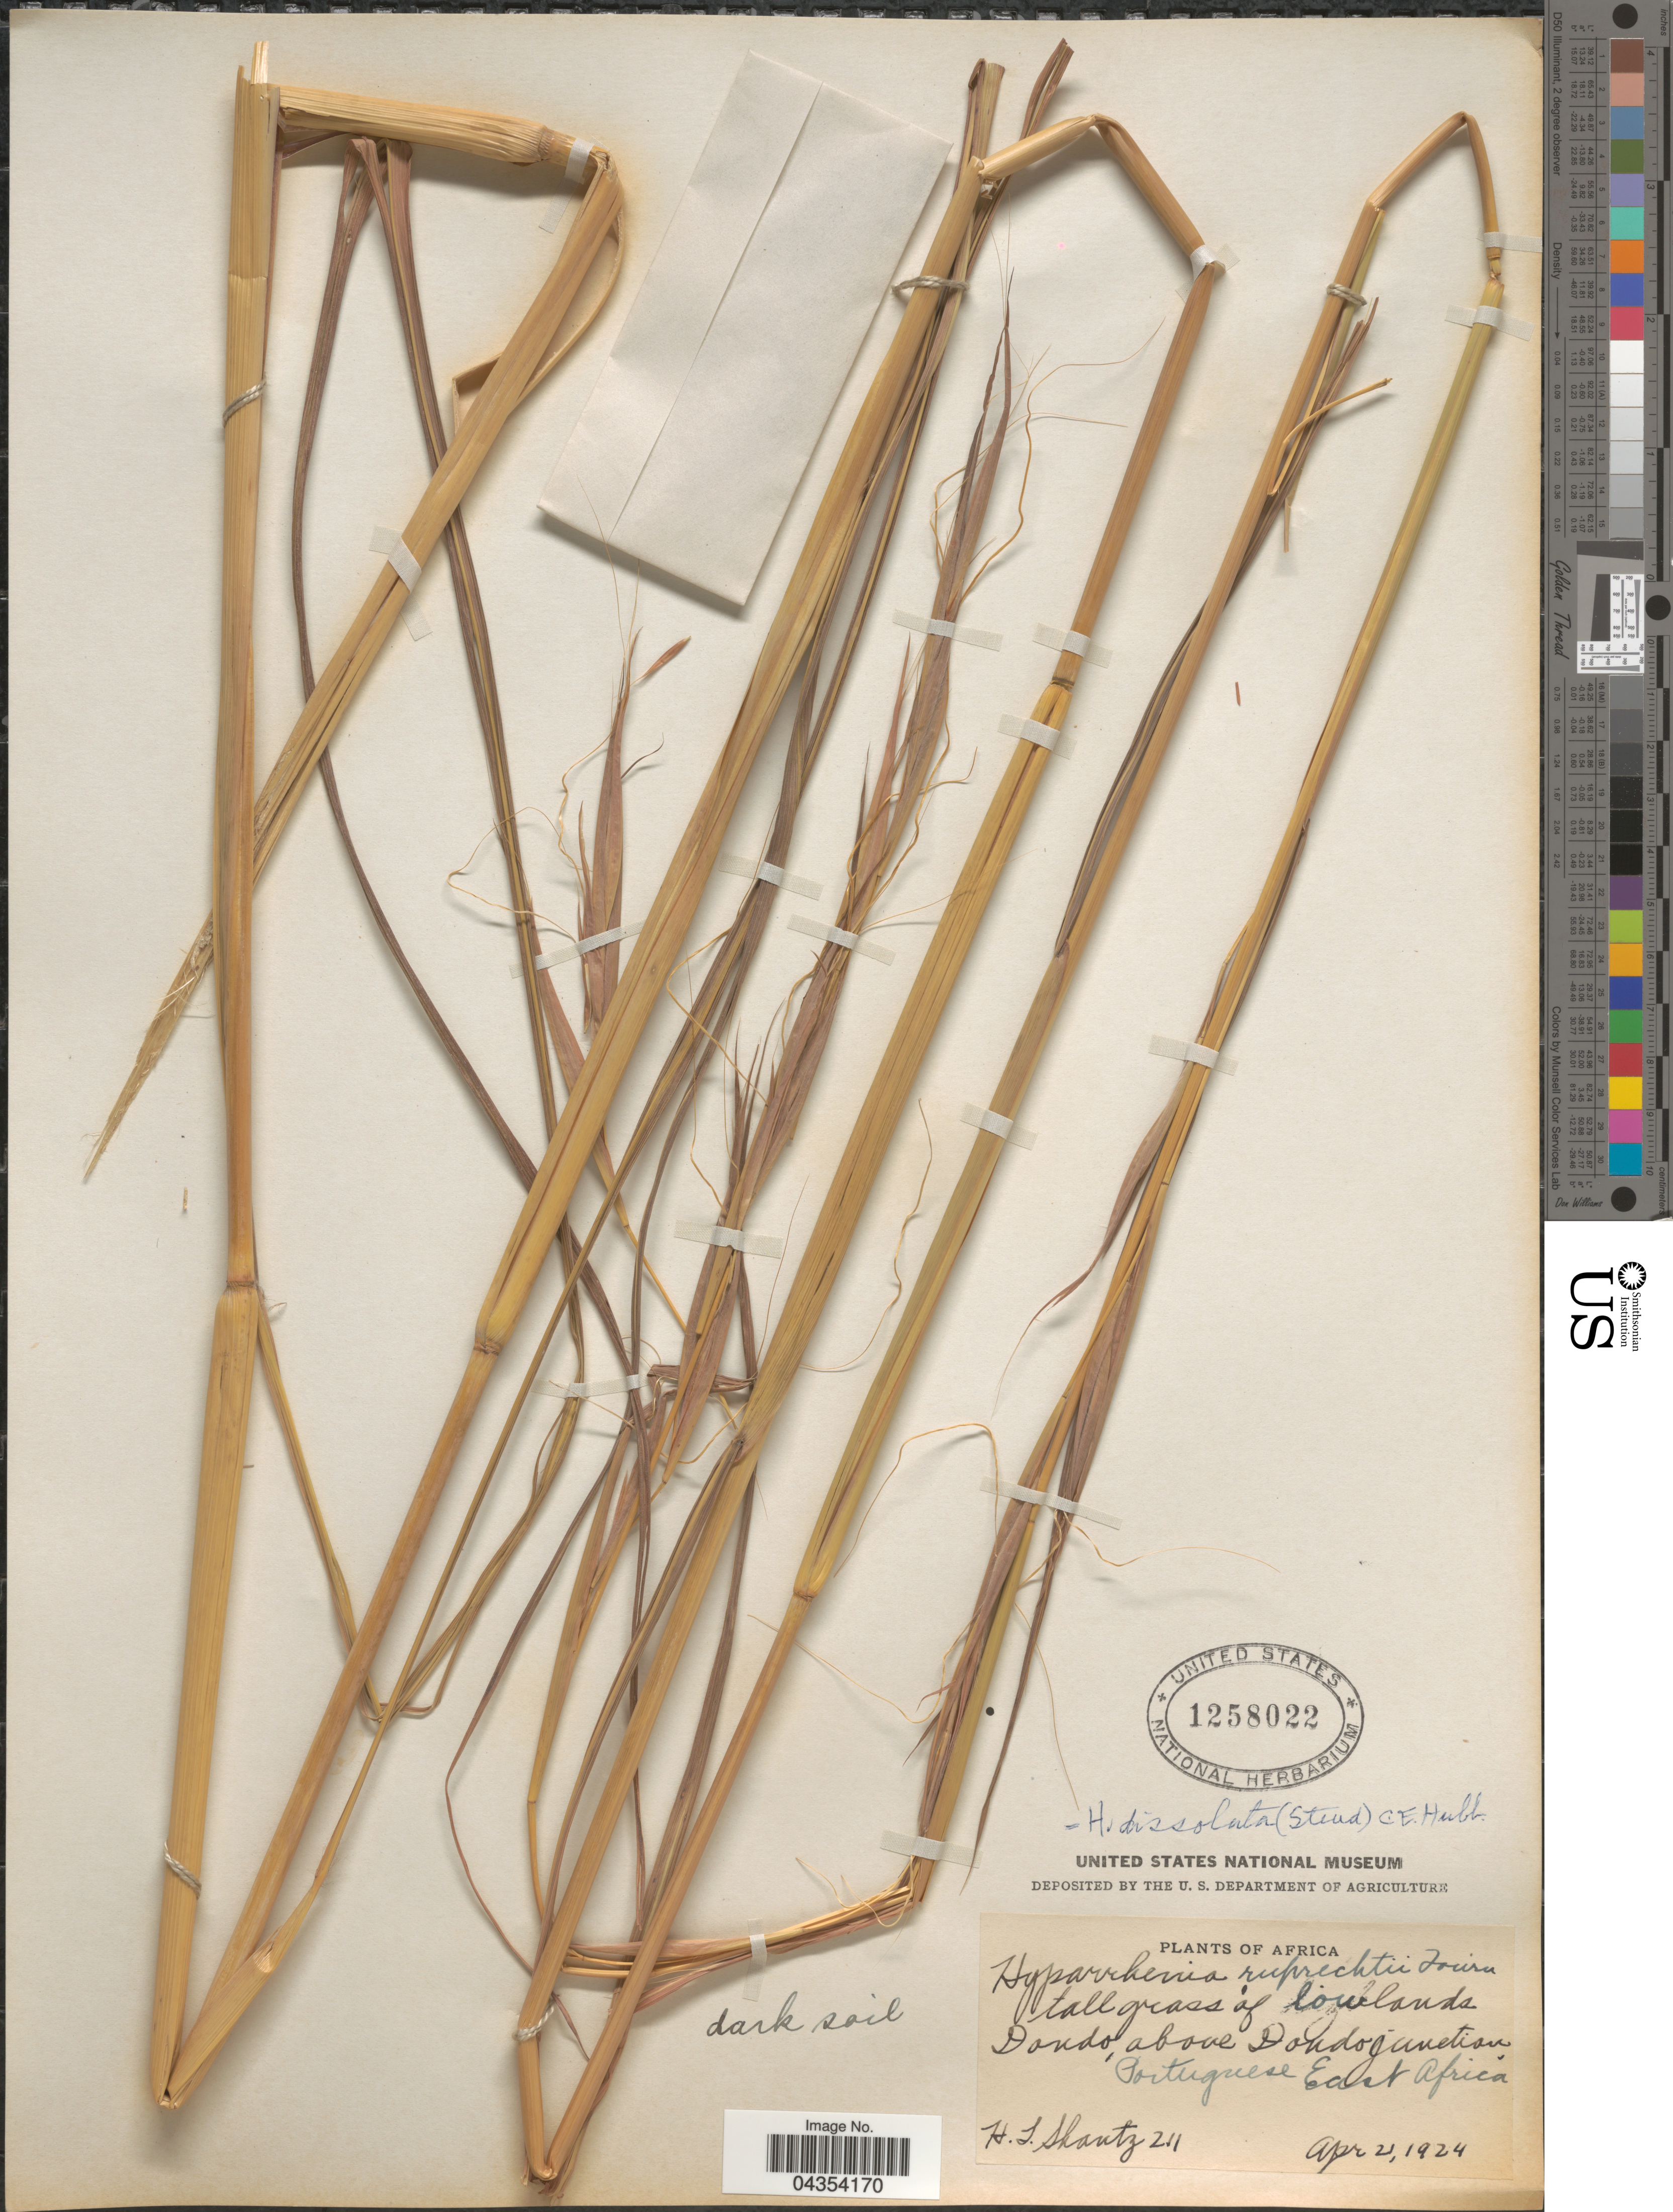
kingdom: Plantae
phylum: Tracheophyta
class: Liliopsida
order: Poales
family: Poaceae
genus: Hyperthelia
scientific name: Hyperthelia dissoluta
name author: (Nees ex Steud.) Clayton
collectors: H. Shantz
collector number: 211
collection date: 1924-04-21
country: Mozambique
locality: Dondo, above Dondo junction. Portuguese East Africa.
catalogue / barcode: US 1258022